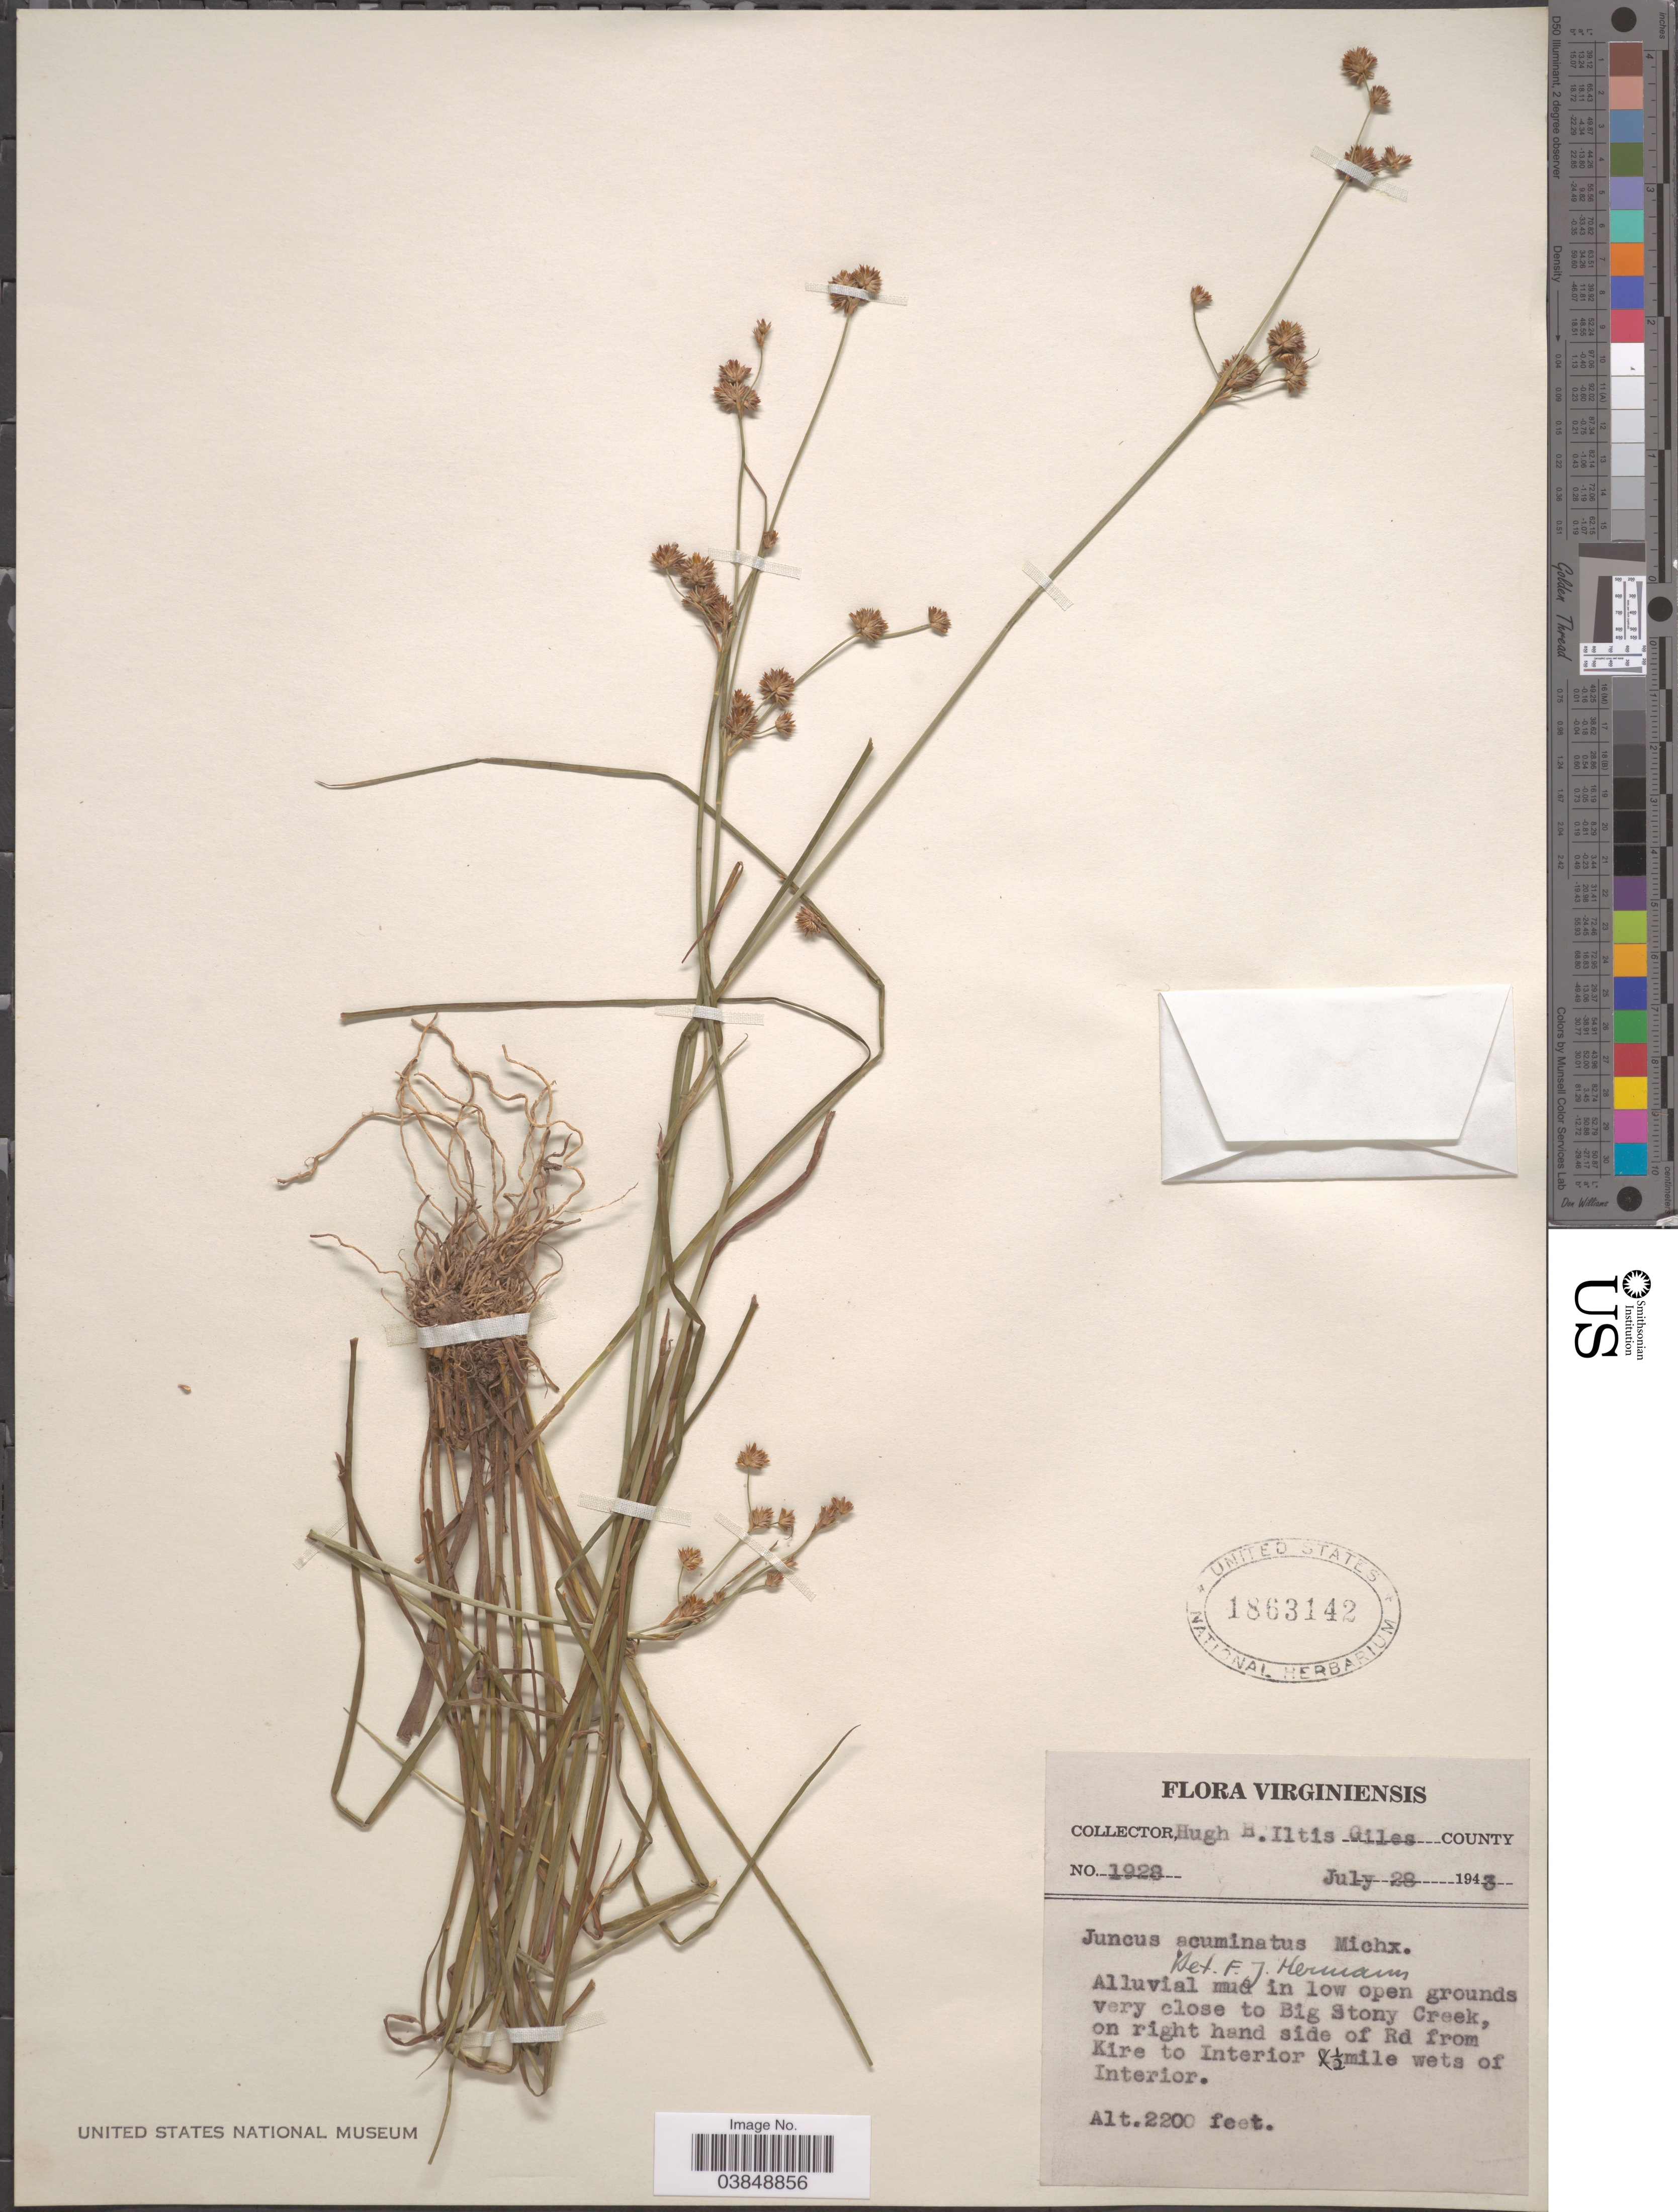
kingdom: Plantae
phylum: Tracheophyta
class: Liliopsida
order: Poales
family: Juncaceae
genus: Juncus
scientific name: Juncus acuminatus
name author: Michx.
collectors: H. H. Iltis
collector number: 1928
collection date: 1943-07-28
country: United States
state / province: Virginia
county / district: Giles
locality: Virginiensis. Giles County. Close to Big Stony Creek, on right hand side of Rd from Kire to Interior ½ mile west of Interior.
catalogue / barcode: US 1863142